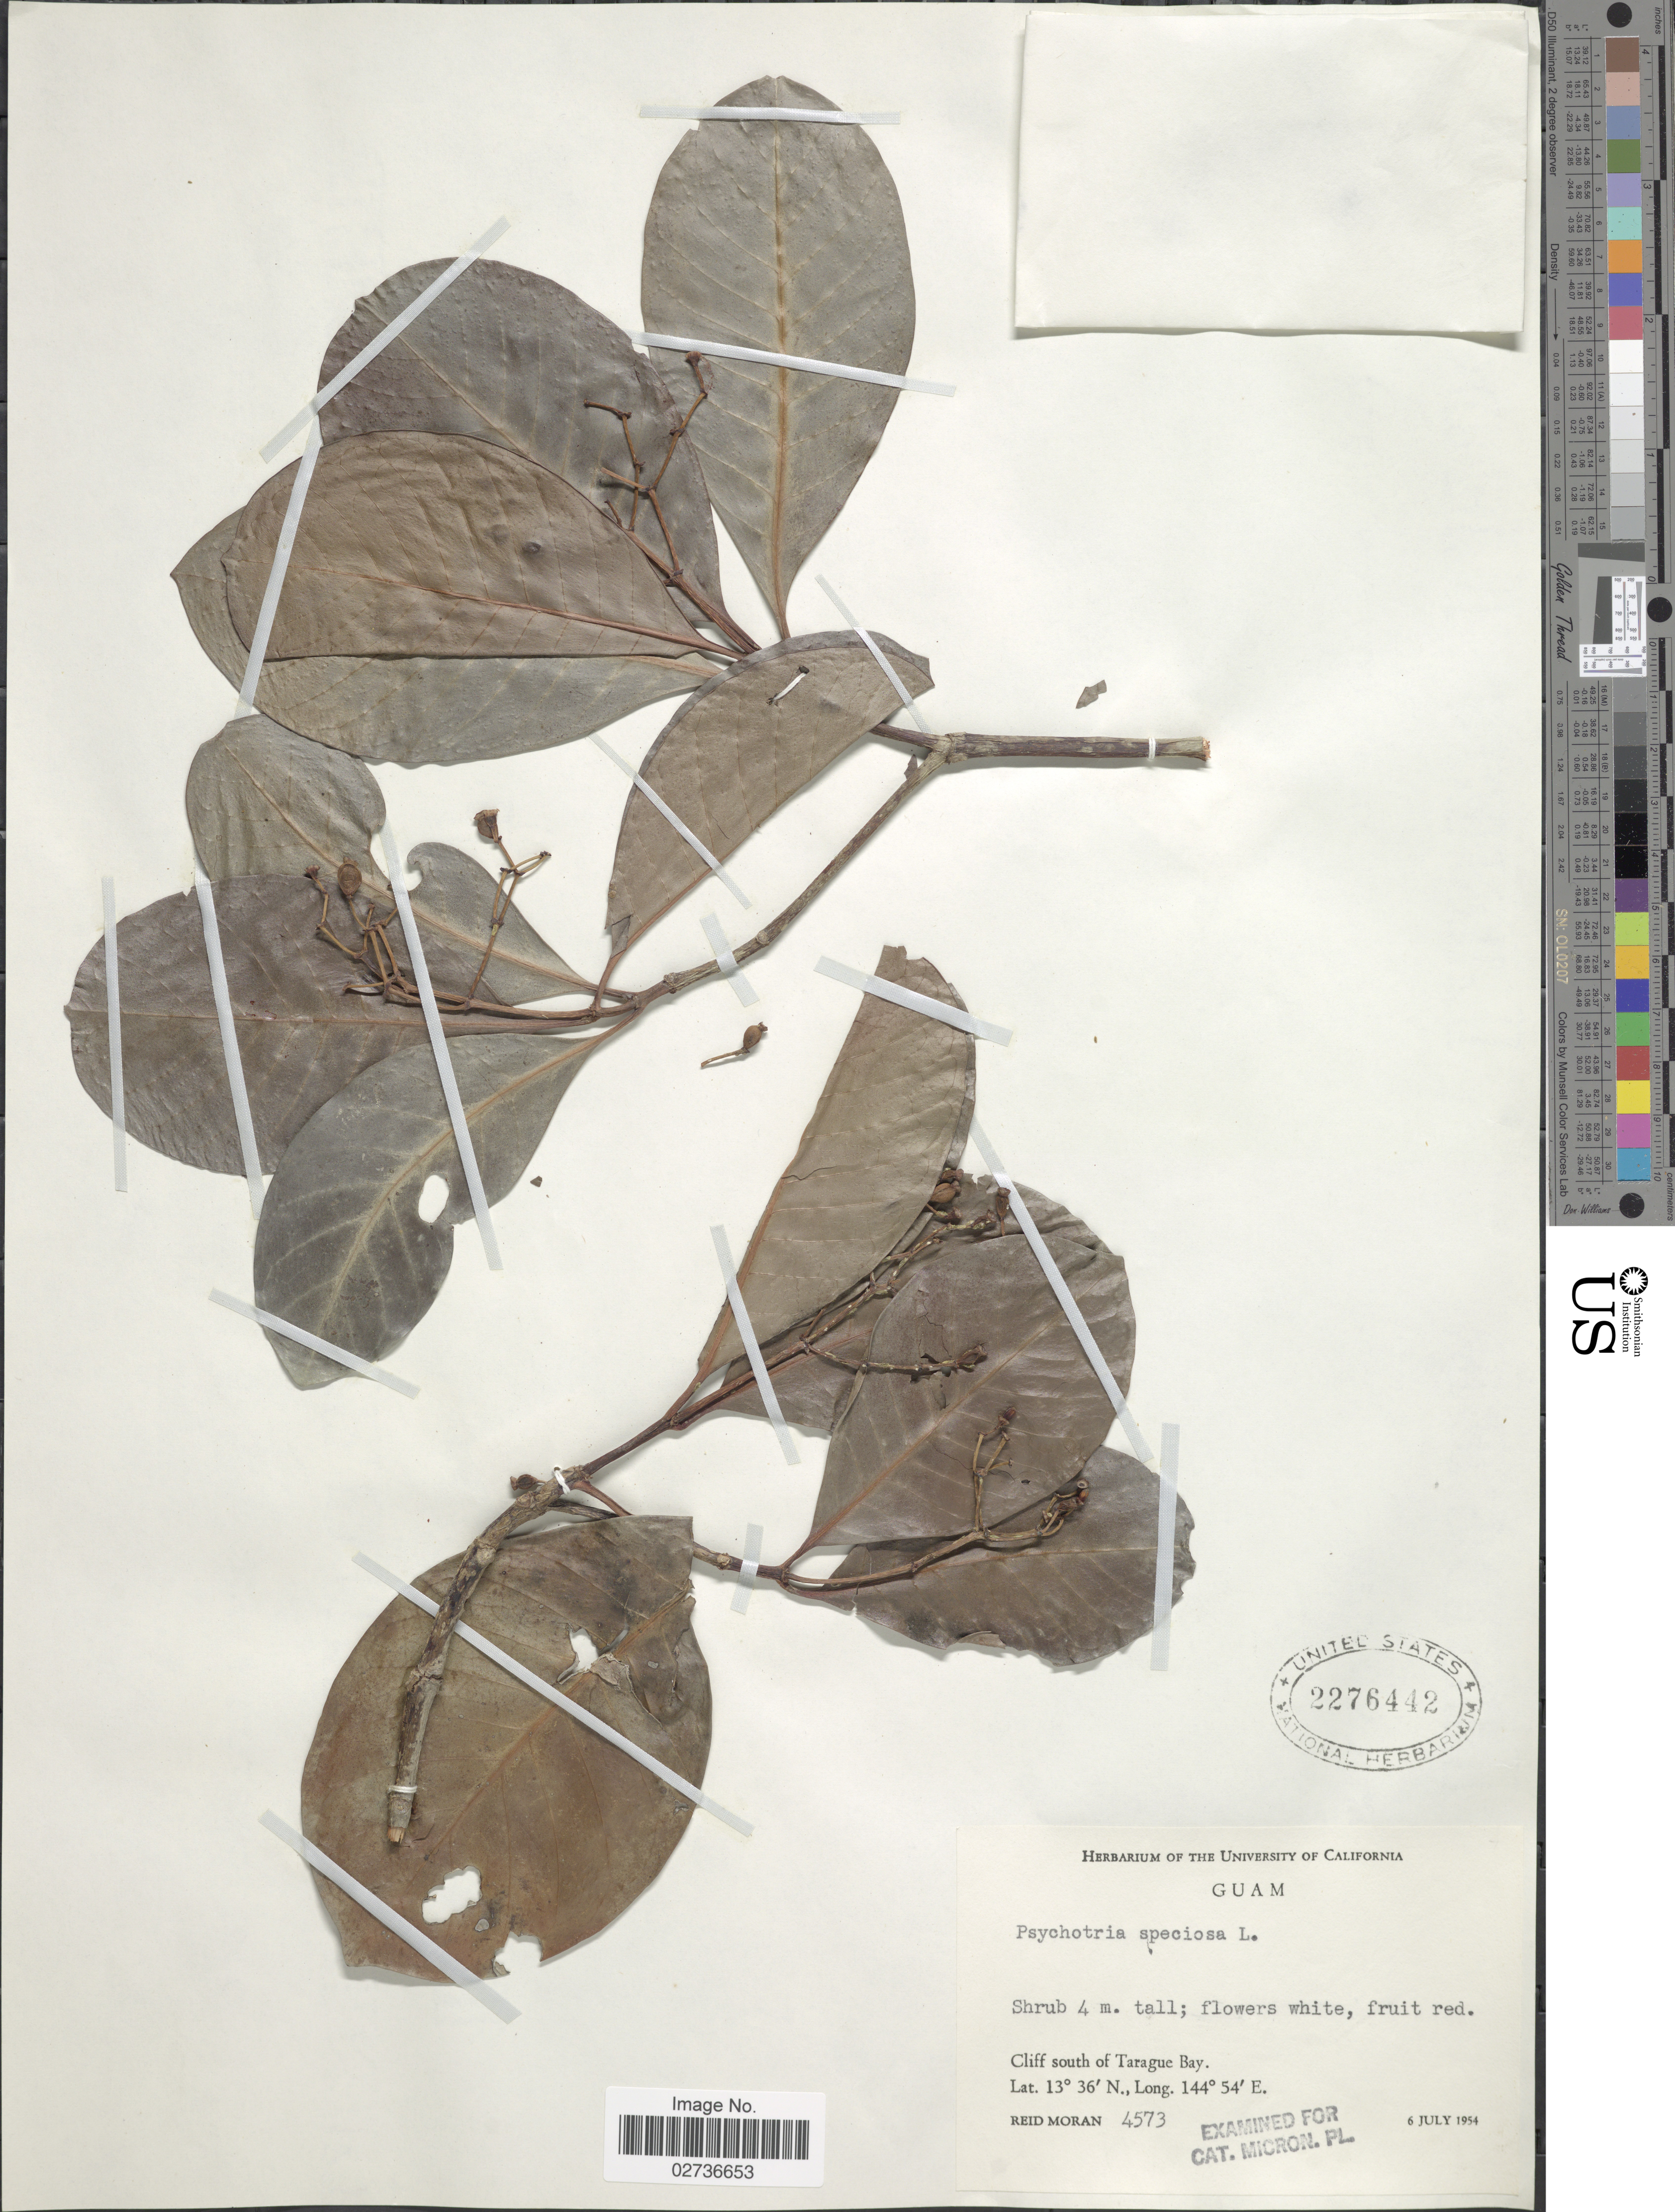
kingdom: Plantae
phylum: Tracheophyta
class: Magnoliopsida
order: Gentianales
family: Rubiaceae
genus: Psychotria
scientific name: Psychotria mariana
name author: Bartl. ex DC.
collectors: R. V. Moran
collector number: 4573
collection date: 1954-07-06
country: Guam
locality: Cliff south of Tarague Bay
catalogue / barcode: US 2276442